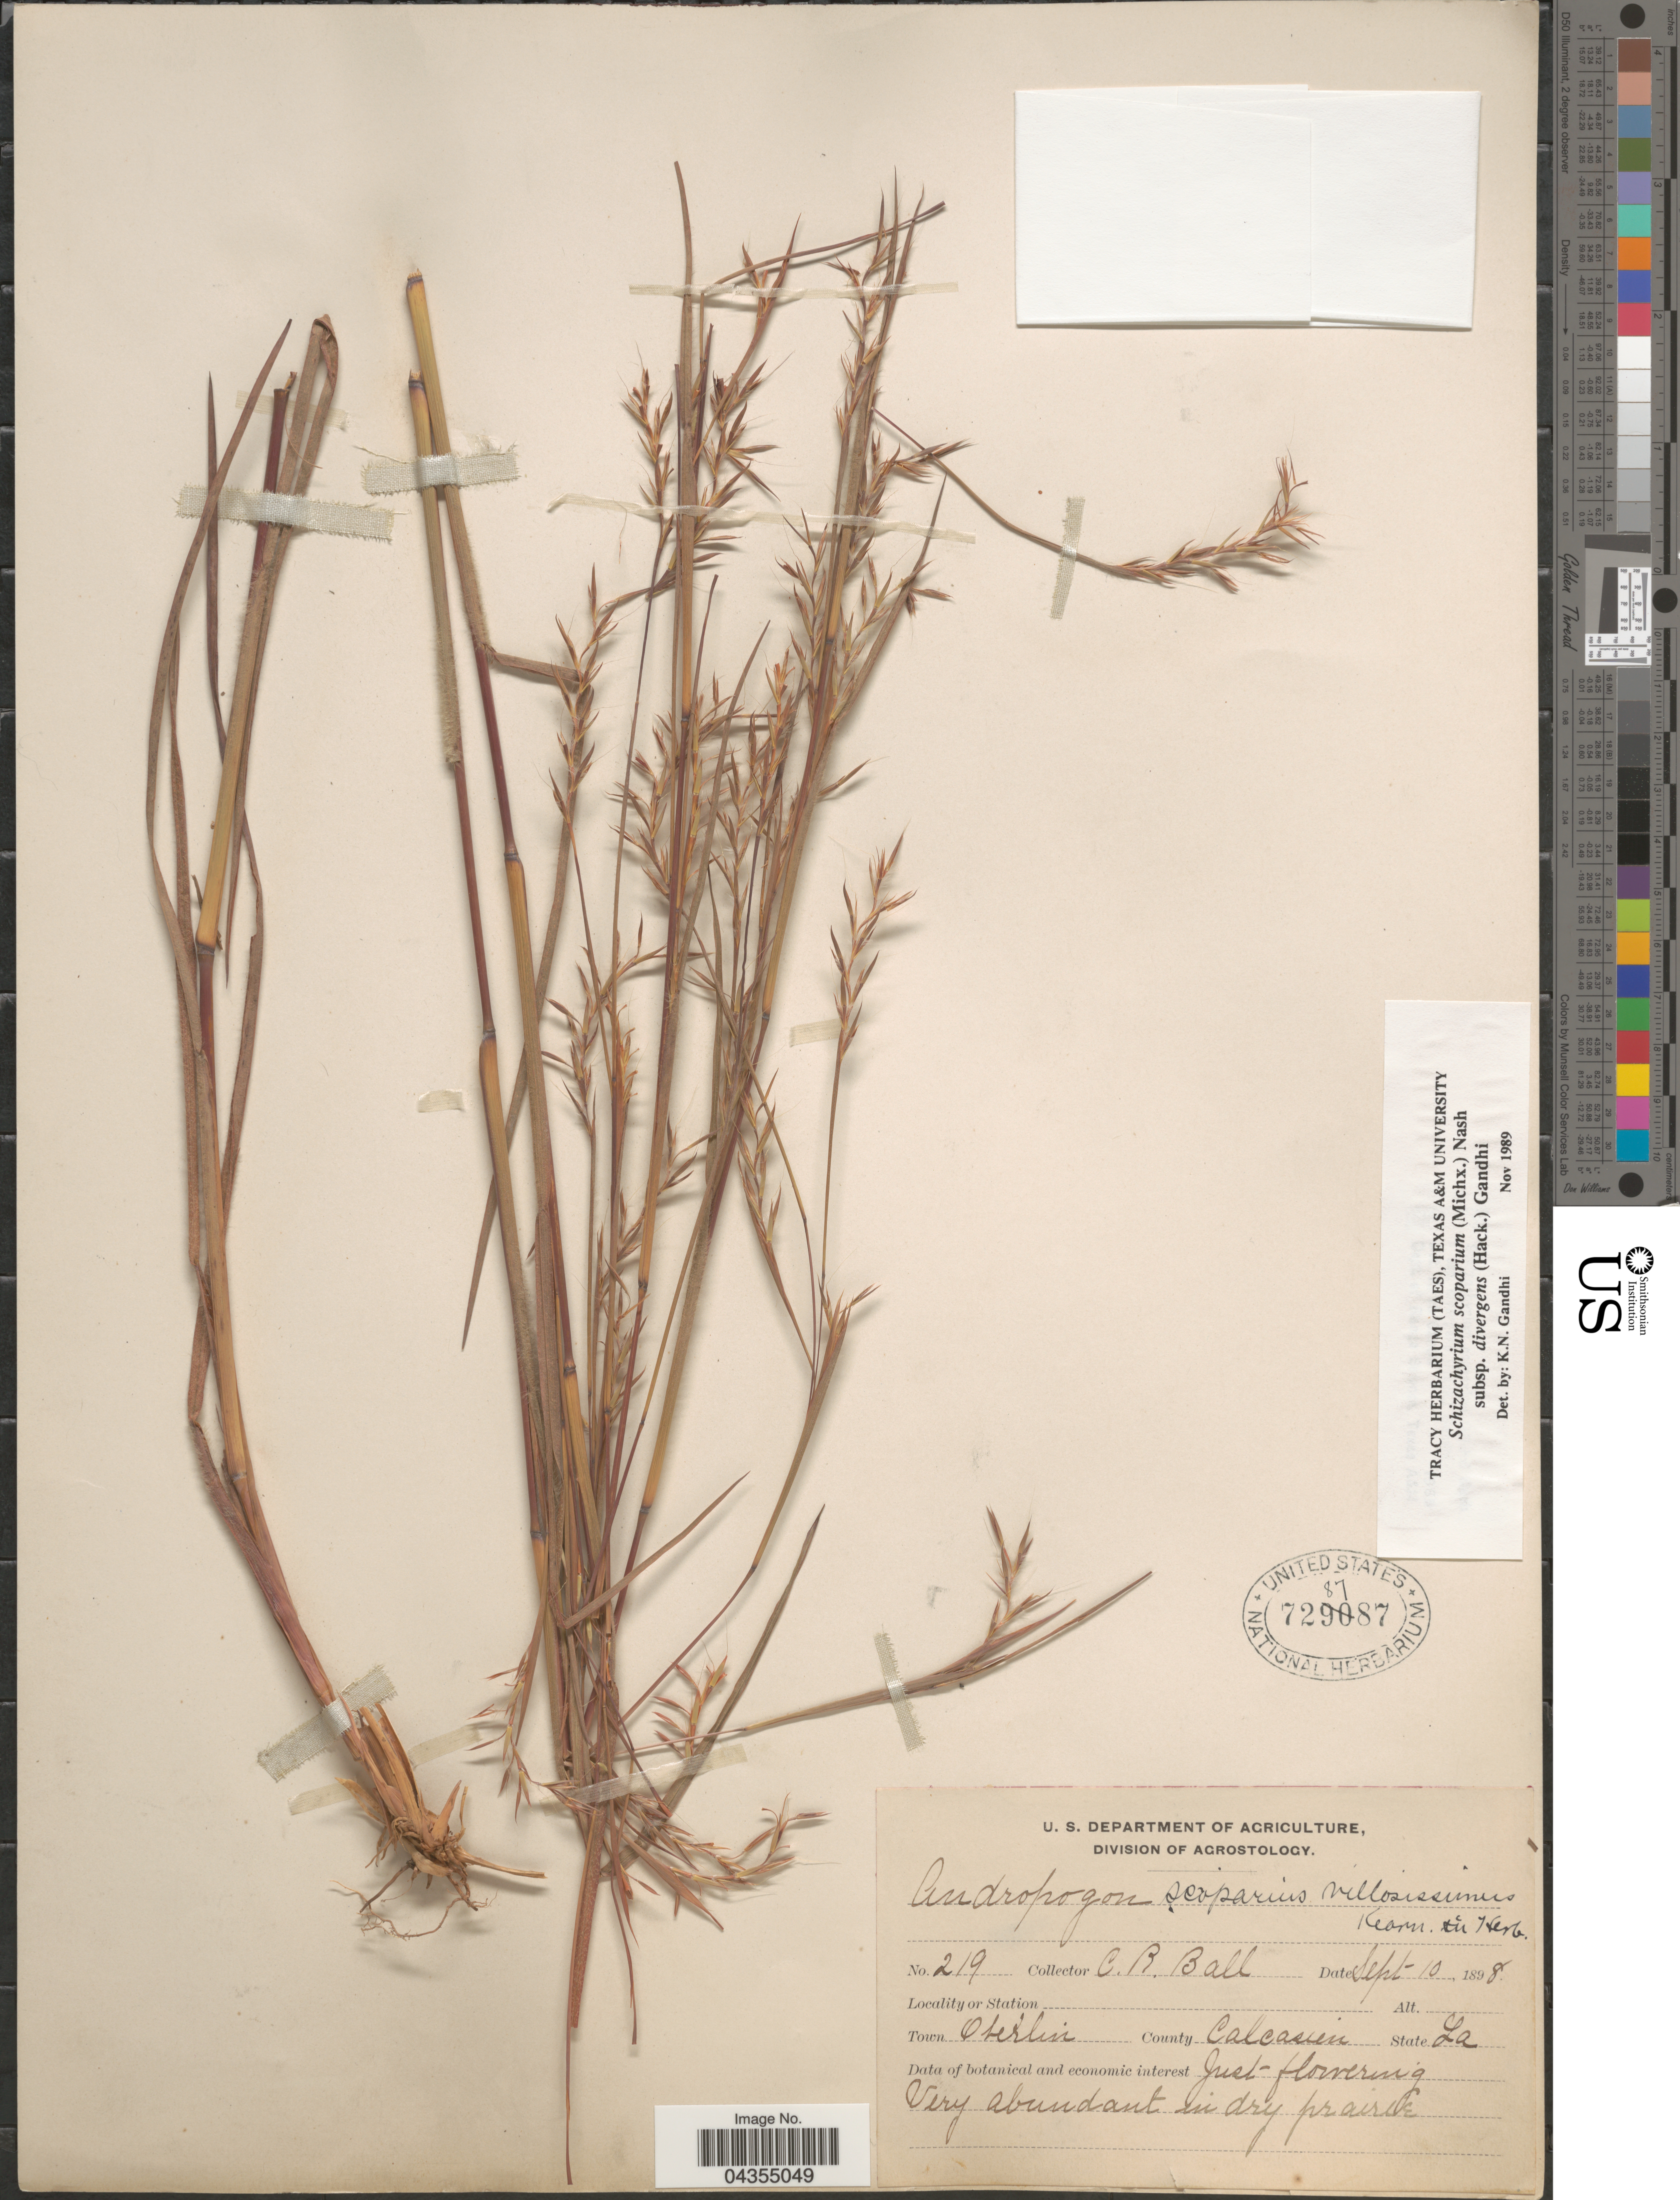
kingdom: Plantae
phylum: Tracheophyta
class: Liliopsida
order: Poales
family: Poaceae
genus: Schizachyrium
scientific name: Schizachyrium scoparium var. divergens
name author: (Hack.) Gould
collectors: C. R. Ball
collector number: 219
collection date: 1898-09-10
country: United States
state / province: Louisiana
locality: Town Oberlin. County Calcasieu.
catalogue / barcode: US 728787